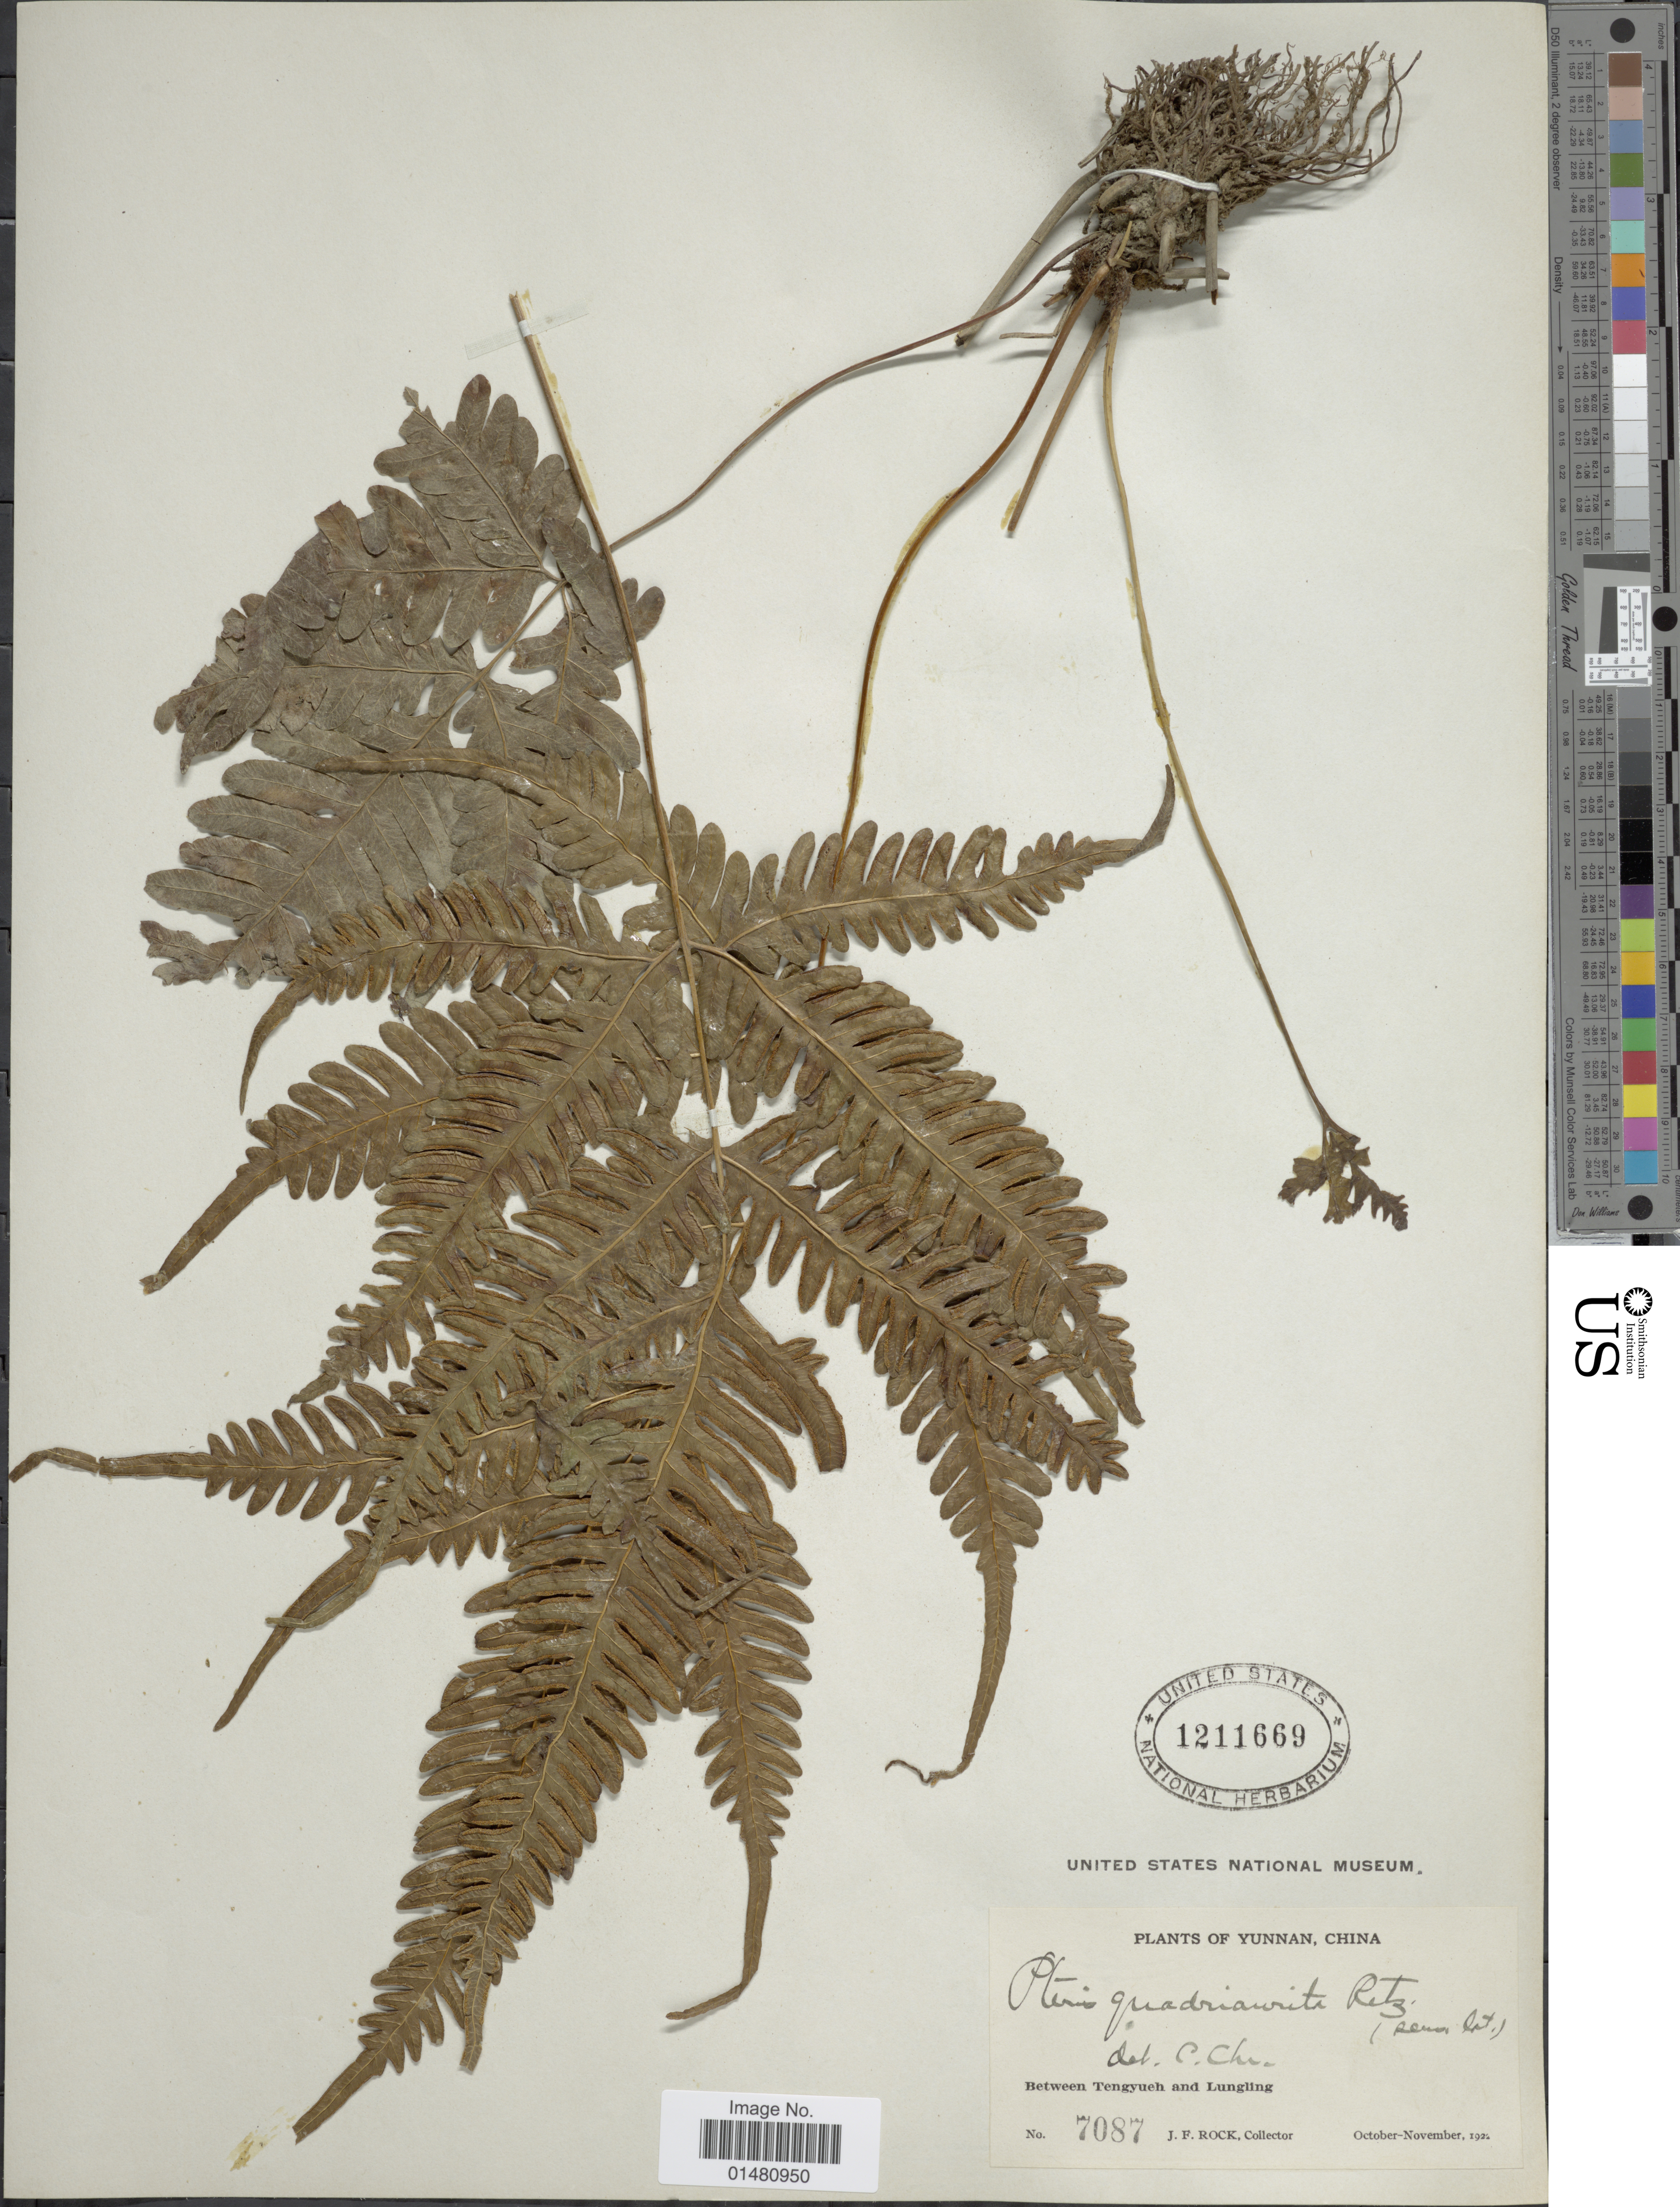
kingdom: Plantae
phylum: Tracheophyta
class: Polypodiopsida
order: Polypodiales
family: Pteridaceae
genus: Pteris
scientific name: Pteris quadriaurita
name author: Retz.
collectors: J. Rock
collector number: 7087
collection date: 1922-10/1922-11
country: China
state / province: Yunnan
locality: Between Tengyueh and Lungling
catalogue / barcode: US 1211669